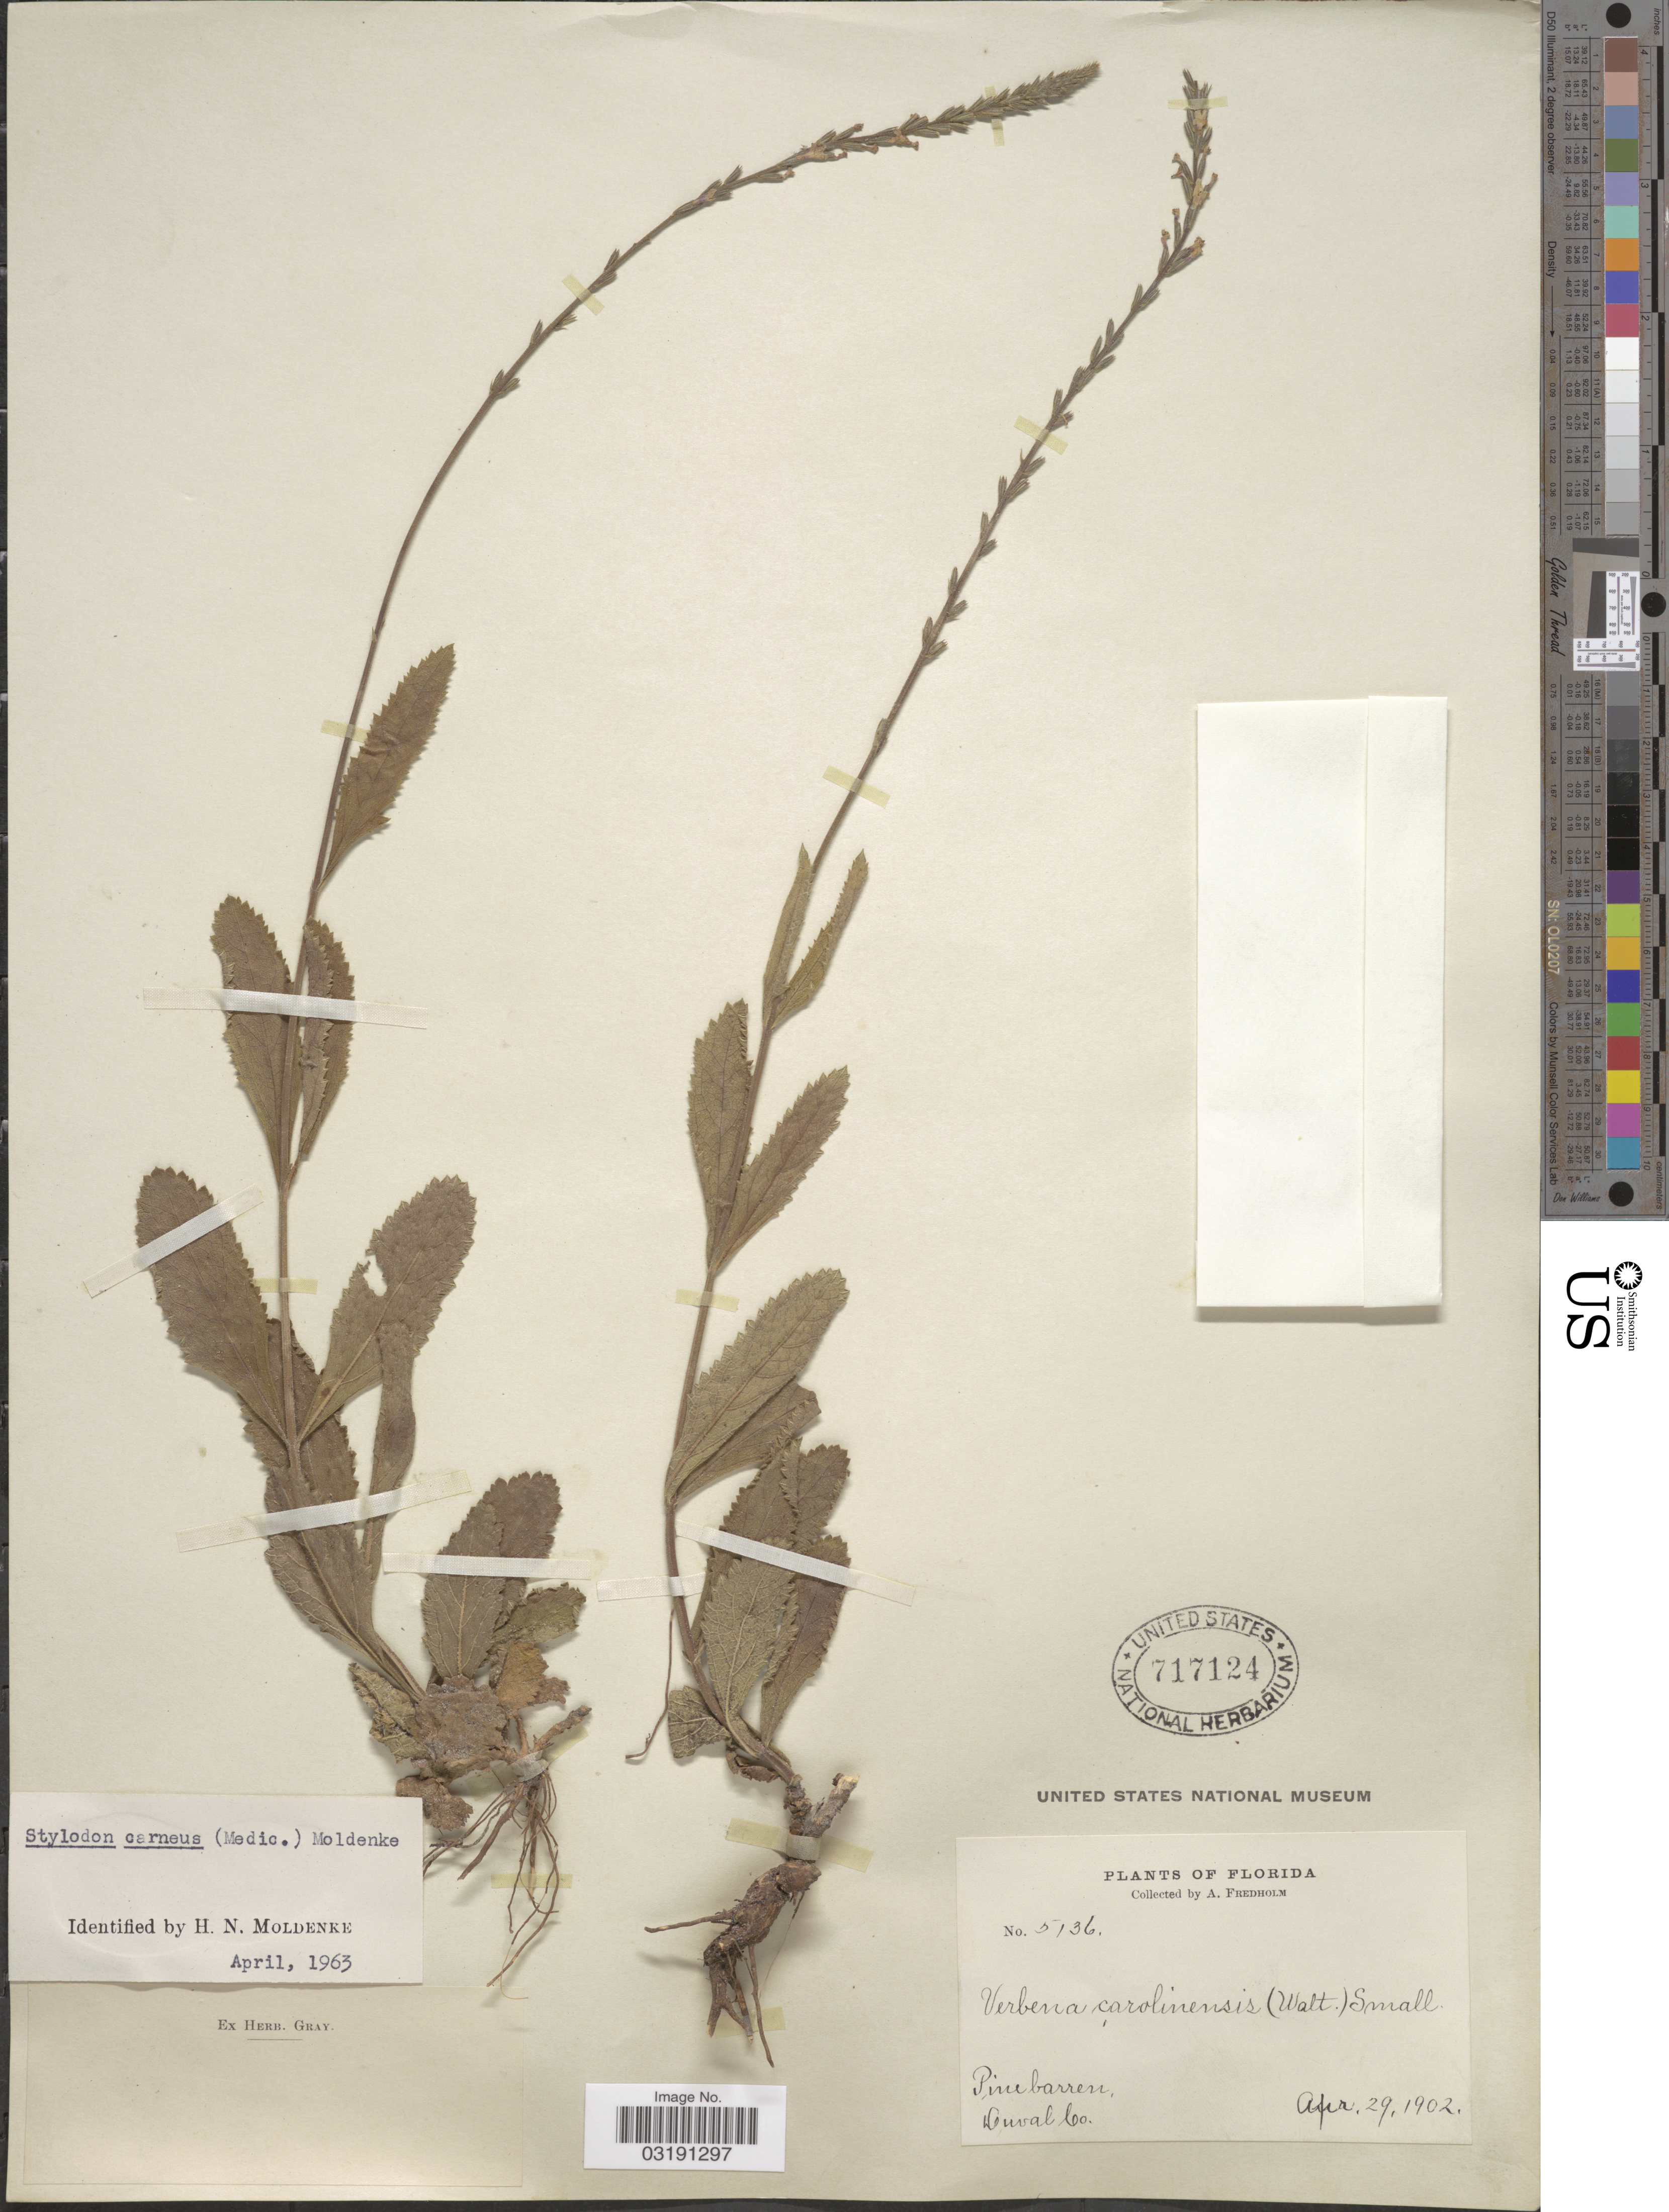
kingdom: Plantae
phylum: Tracheophyta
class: Magnoliopsida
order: Lamiales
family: Verbenaceae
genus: Verbena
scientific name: Verbena carnea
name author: Medik.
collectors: A. Fredholm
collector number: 5136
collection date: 1902-04-29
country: United States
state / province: Florida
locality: Duval Co.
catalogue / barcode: US 717124